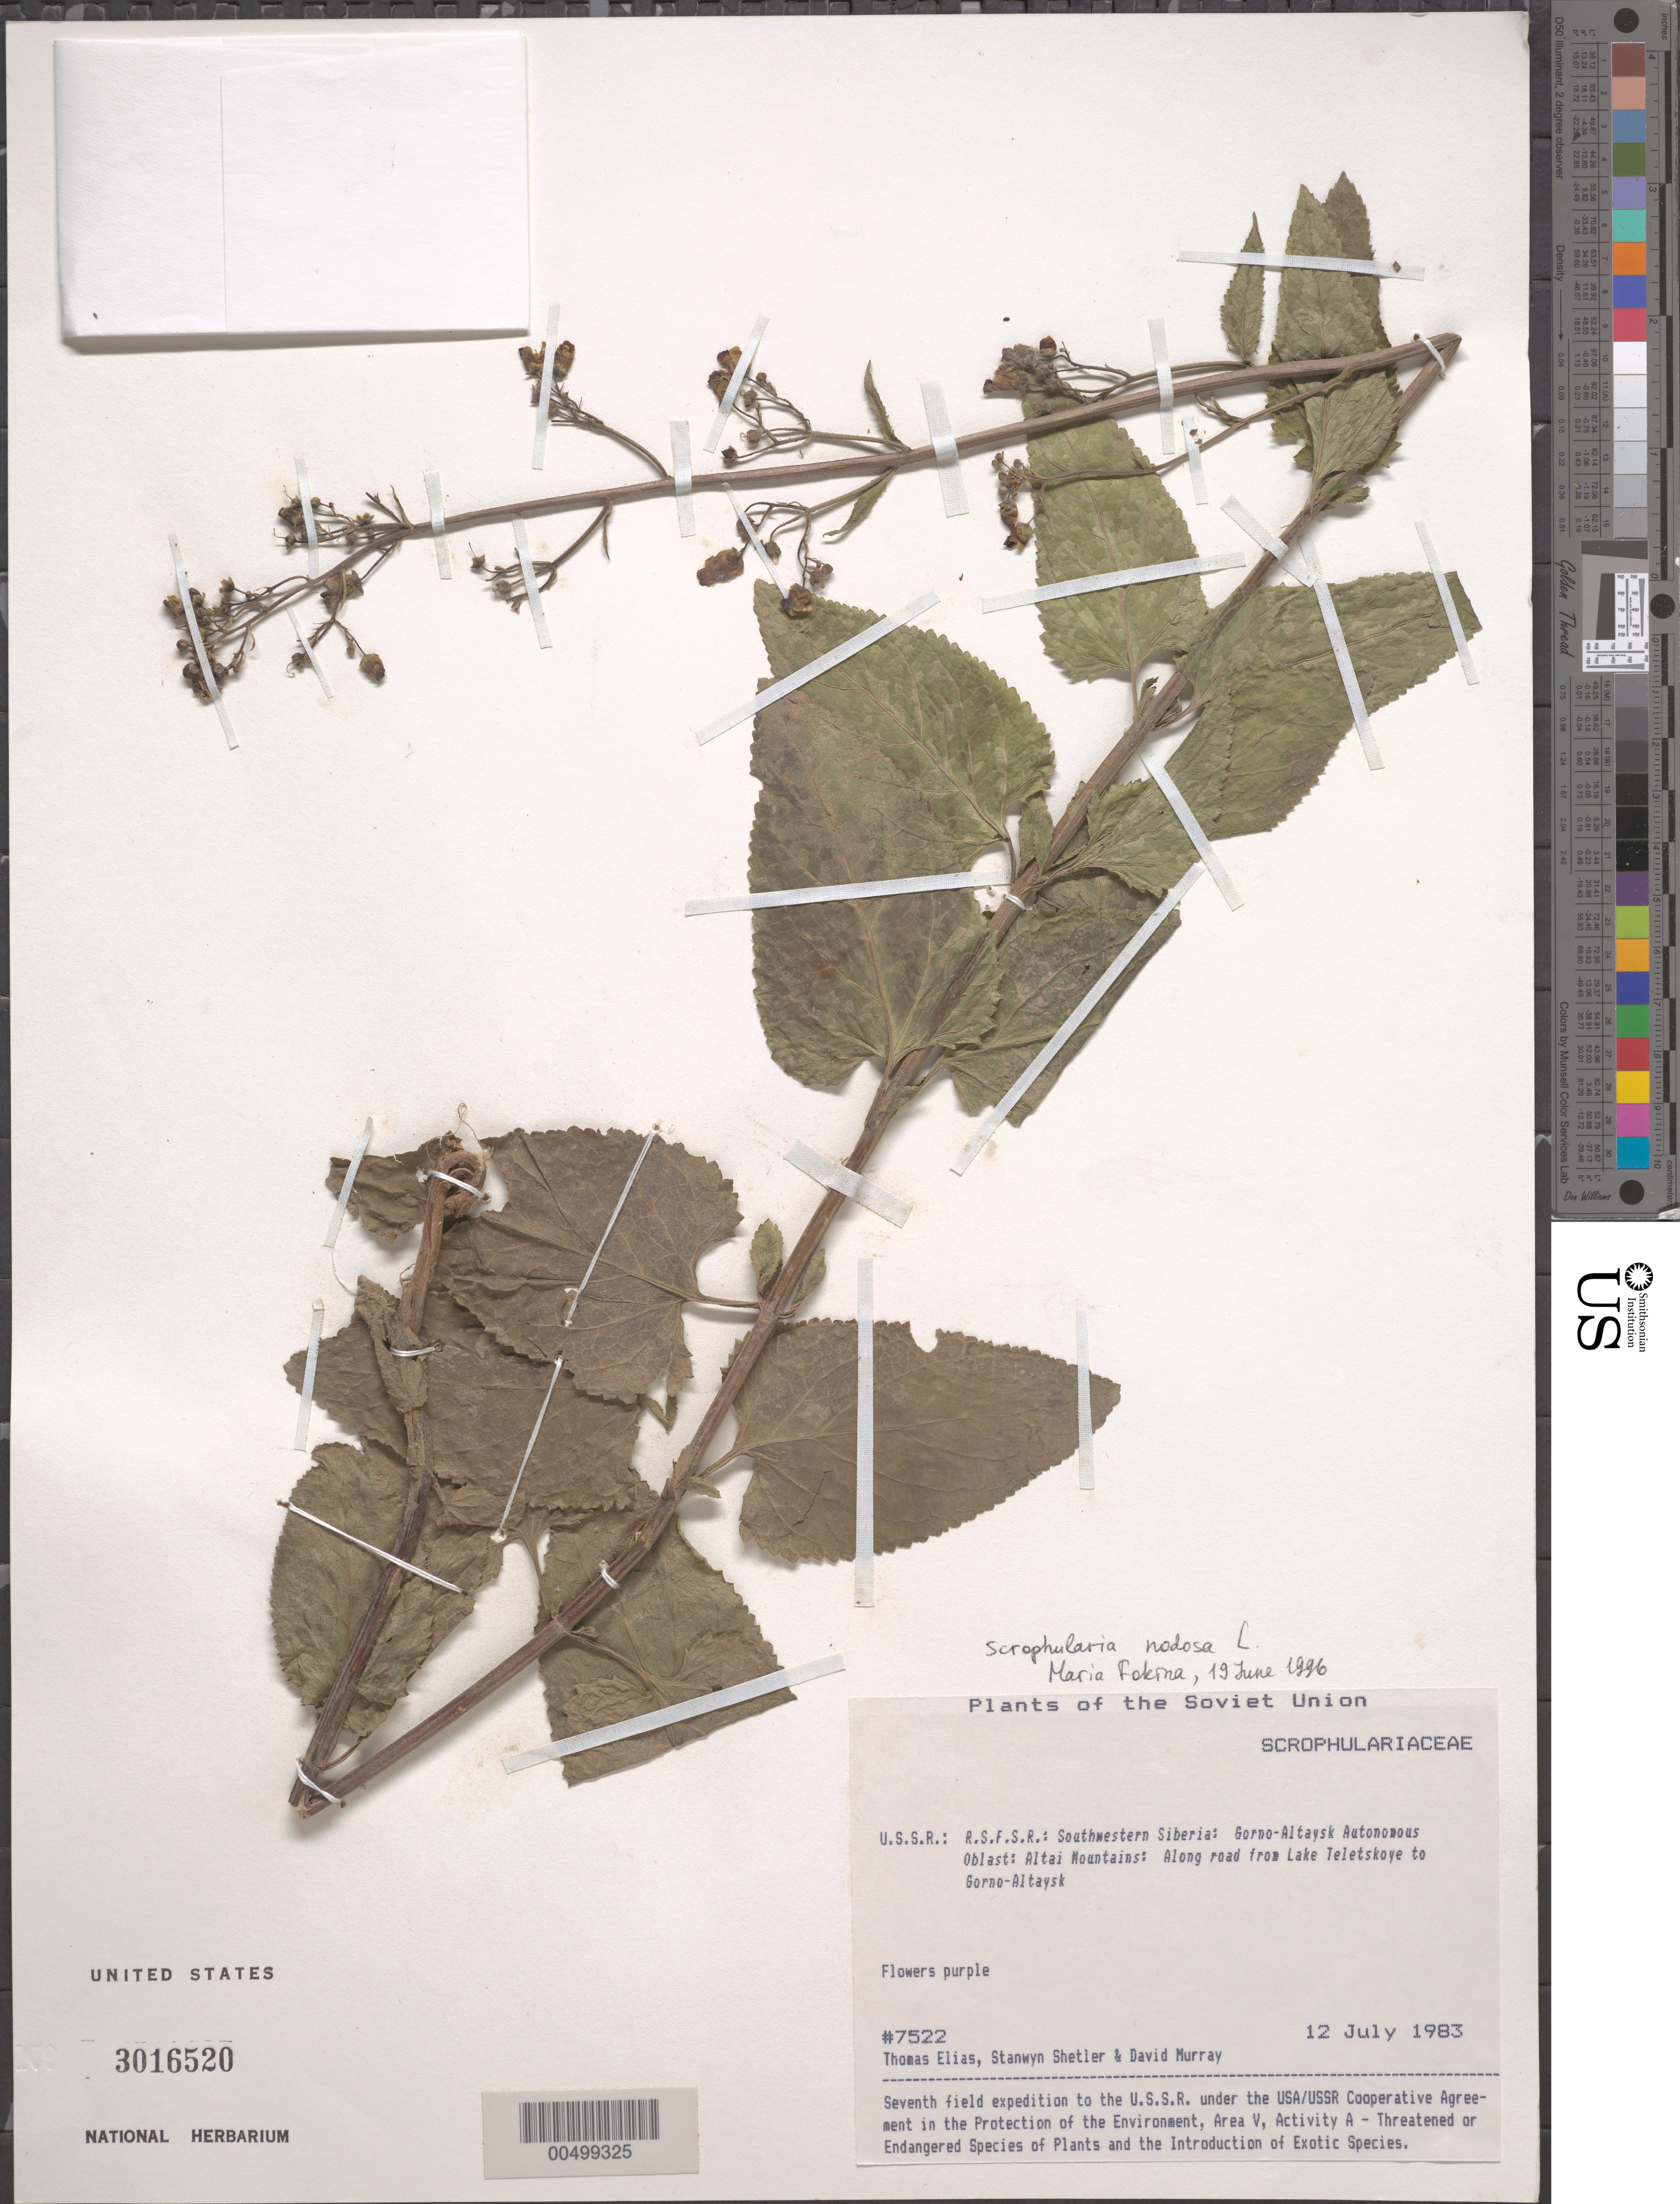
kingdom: Plantae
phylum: Tracheophyta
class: Magnoliopsida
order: Lamiales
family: Scrophulariaceae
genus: Scrophularia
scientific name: Scrophularia nodosa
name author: L.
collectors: T. Elias, S. Shetler & D. F. Murray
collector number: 7522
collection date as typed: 12 Jul 1983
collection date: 1983-07-12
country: Russian Federation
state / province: Altai Republic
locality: Altai Mountains, along road from Lake Teletskoye to Gorno-Altaysk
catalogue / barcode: US 3016520